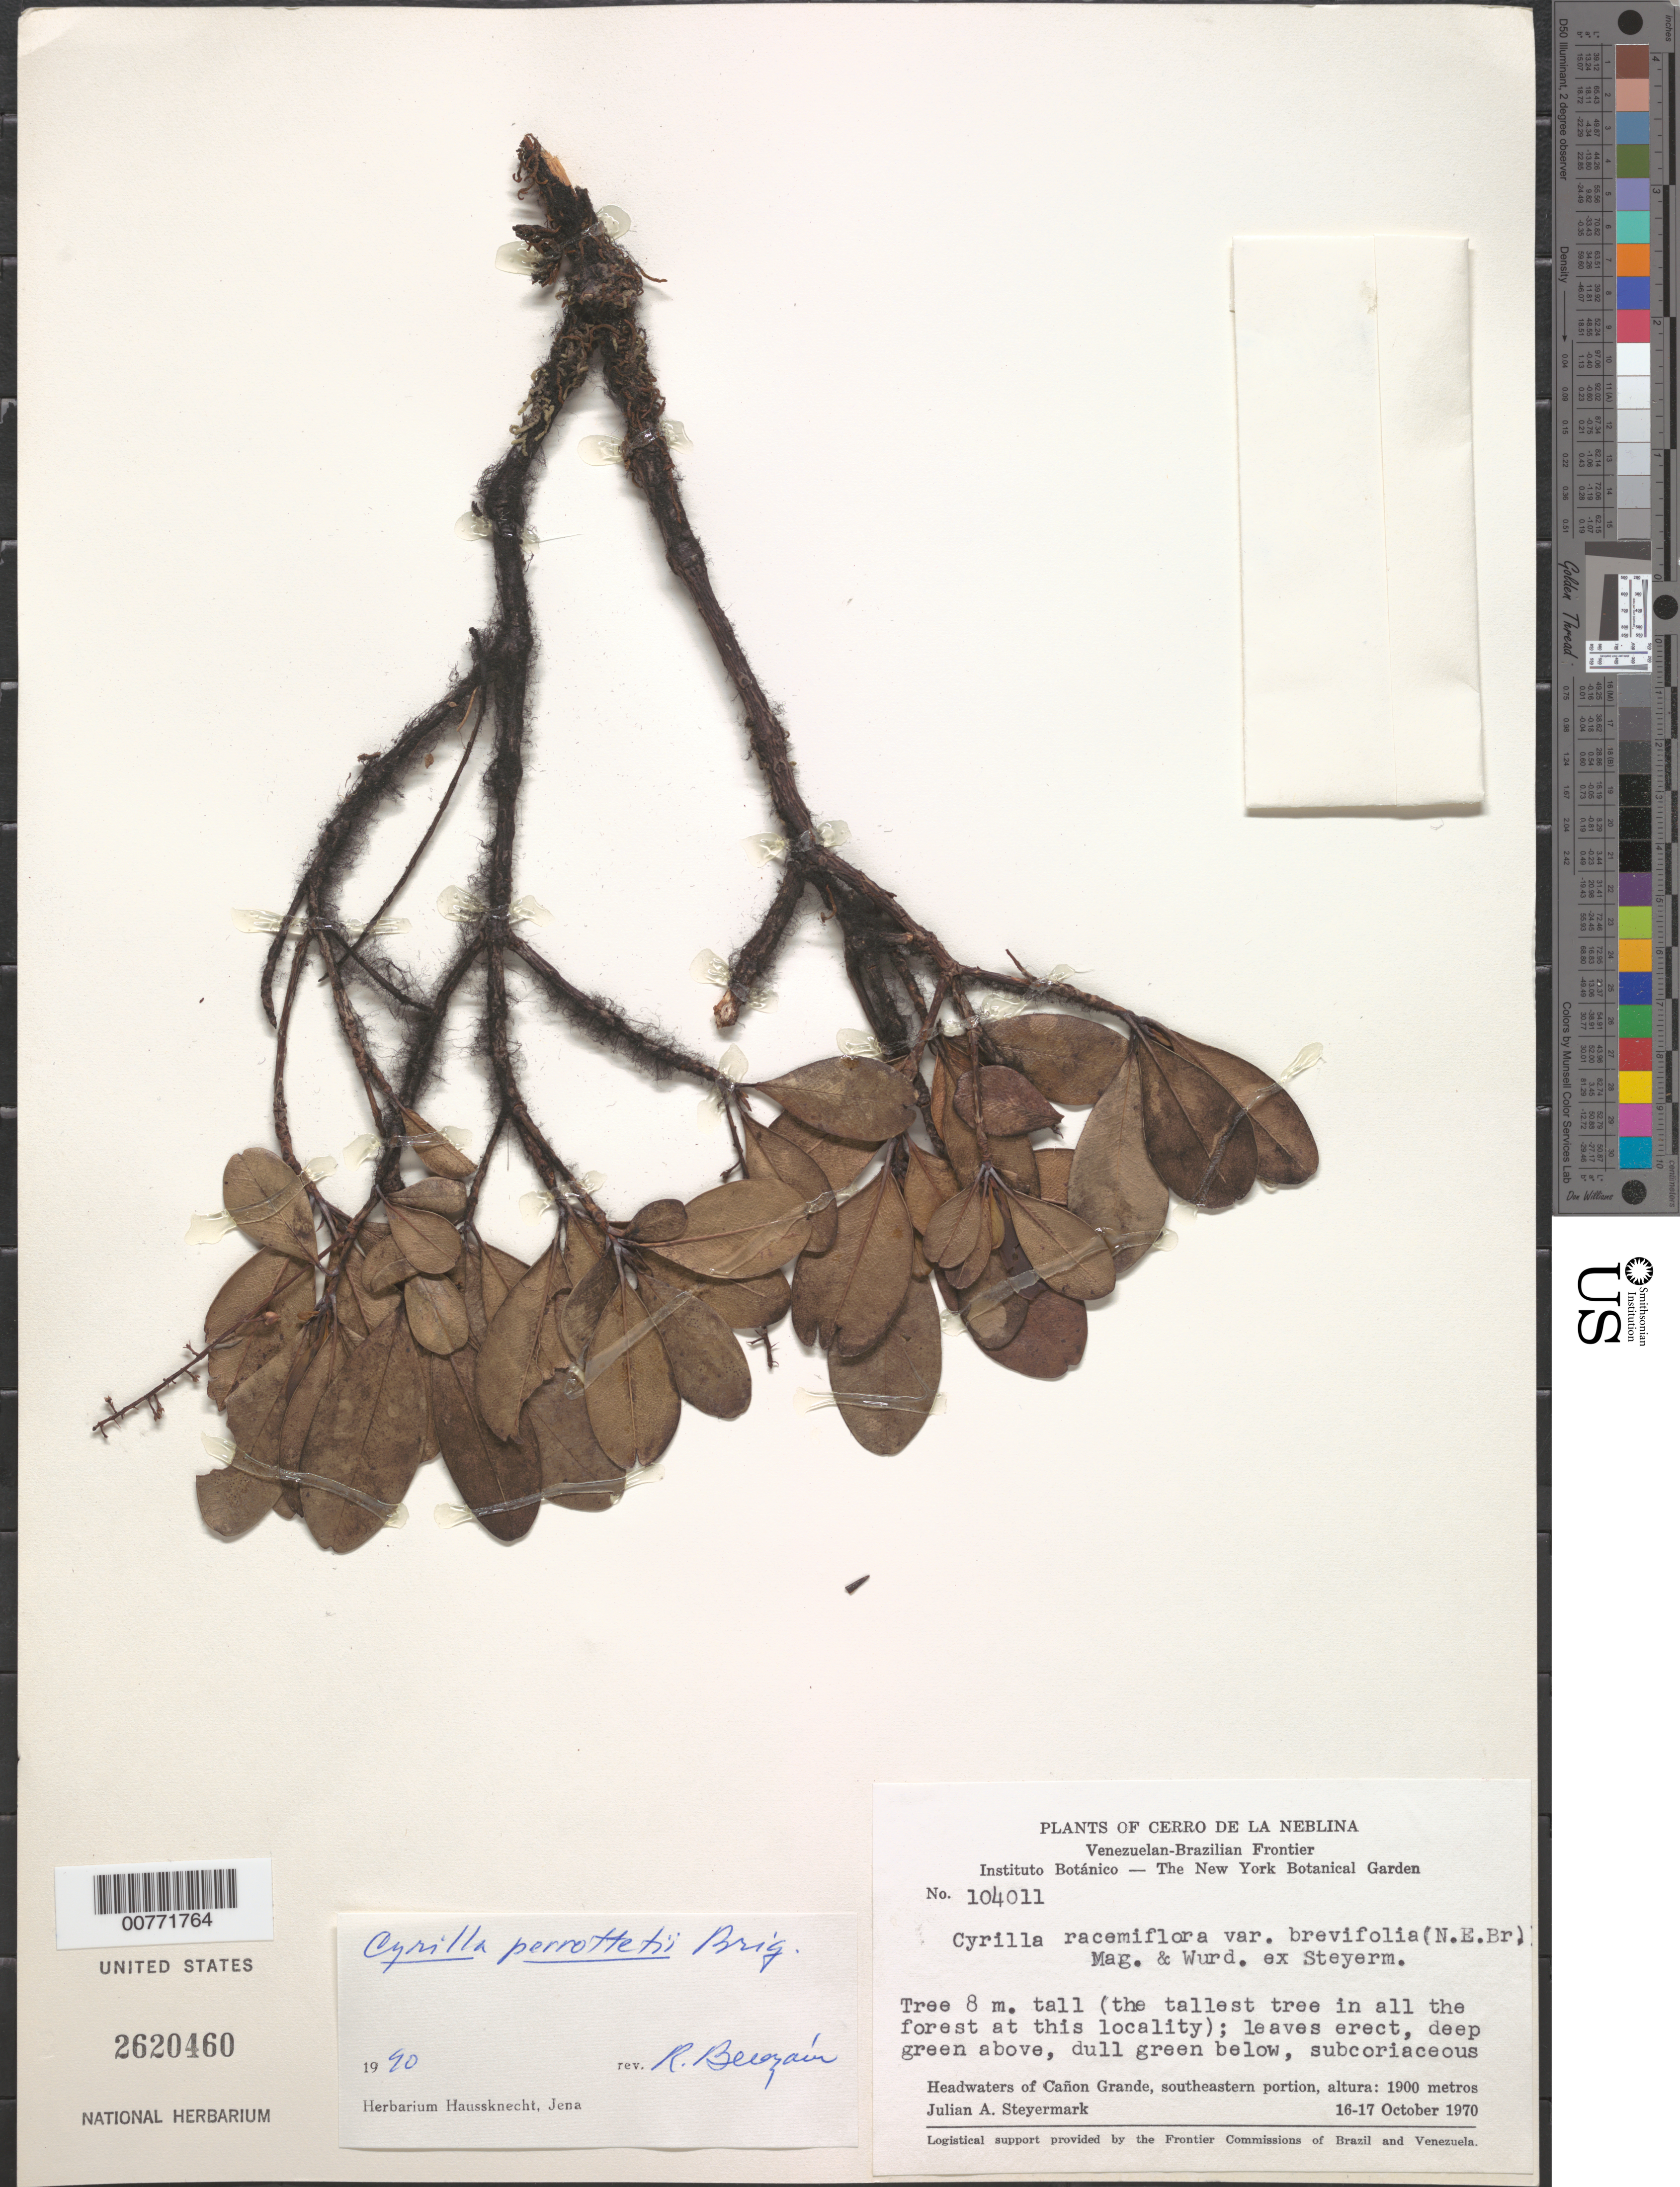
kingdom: Plantae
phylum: Tracheophyta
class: Magnoliopsida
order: Ericales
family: Cyrillaceae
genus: Cyrilla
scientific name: Cyrilla perrottetii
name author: Briq.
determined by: Berozain, R.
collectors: J. Steyermark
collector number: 104011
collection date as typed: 16-Oct-70 to 17-Oct-70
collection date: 1970-10-16/1970-10-17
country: Venezuela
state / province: Bolívar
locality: Caño Grande headwaters, southeastern portion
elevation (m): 1900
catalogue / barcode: US 2620460